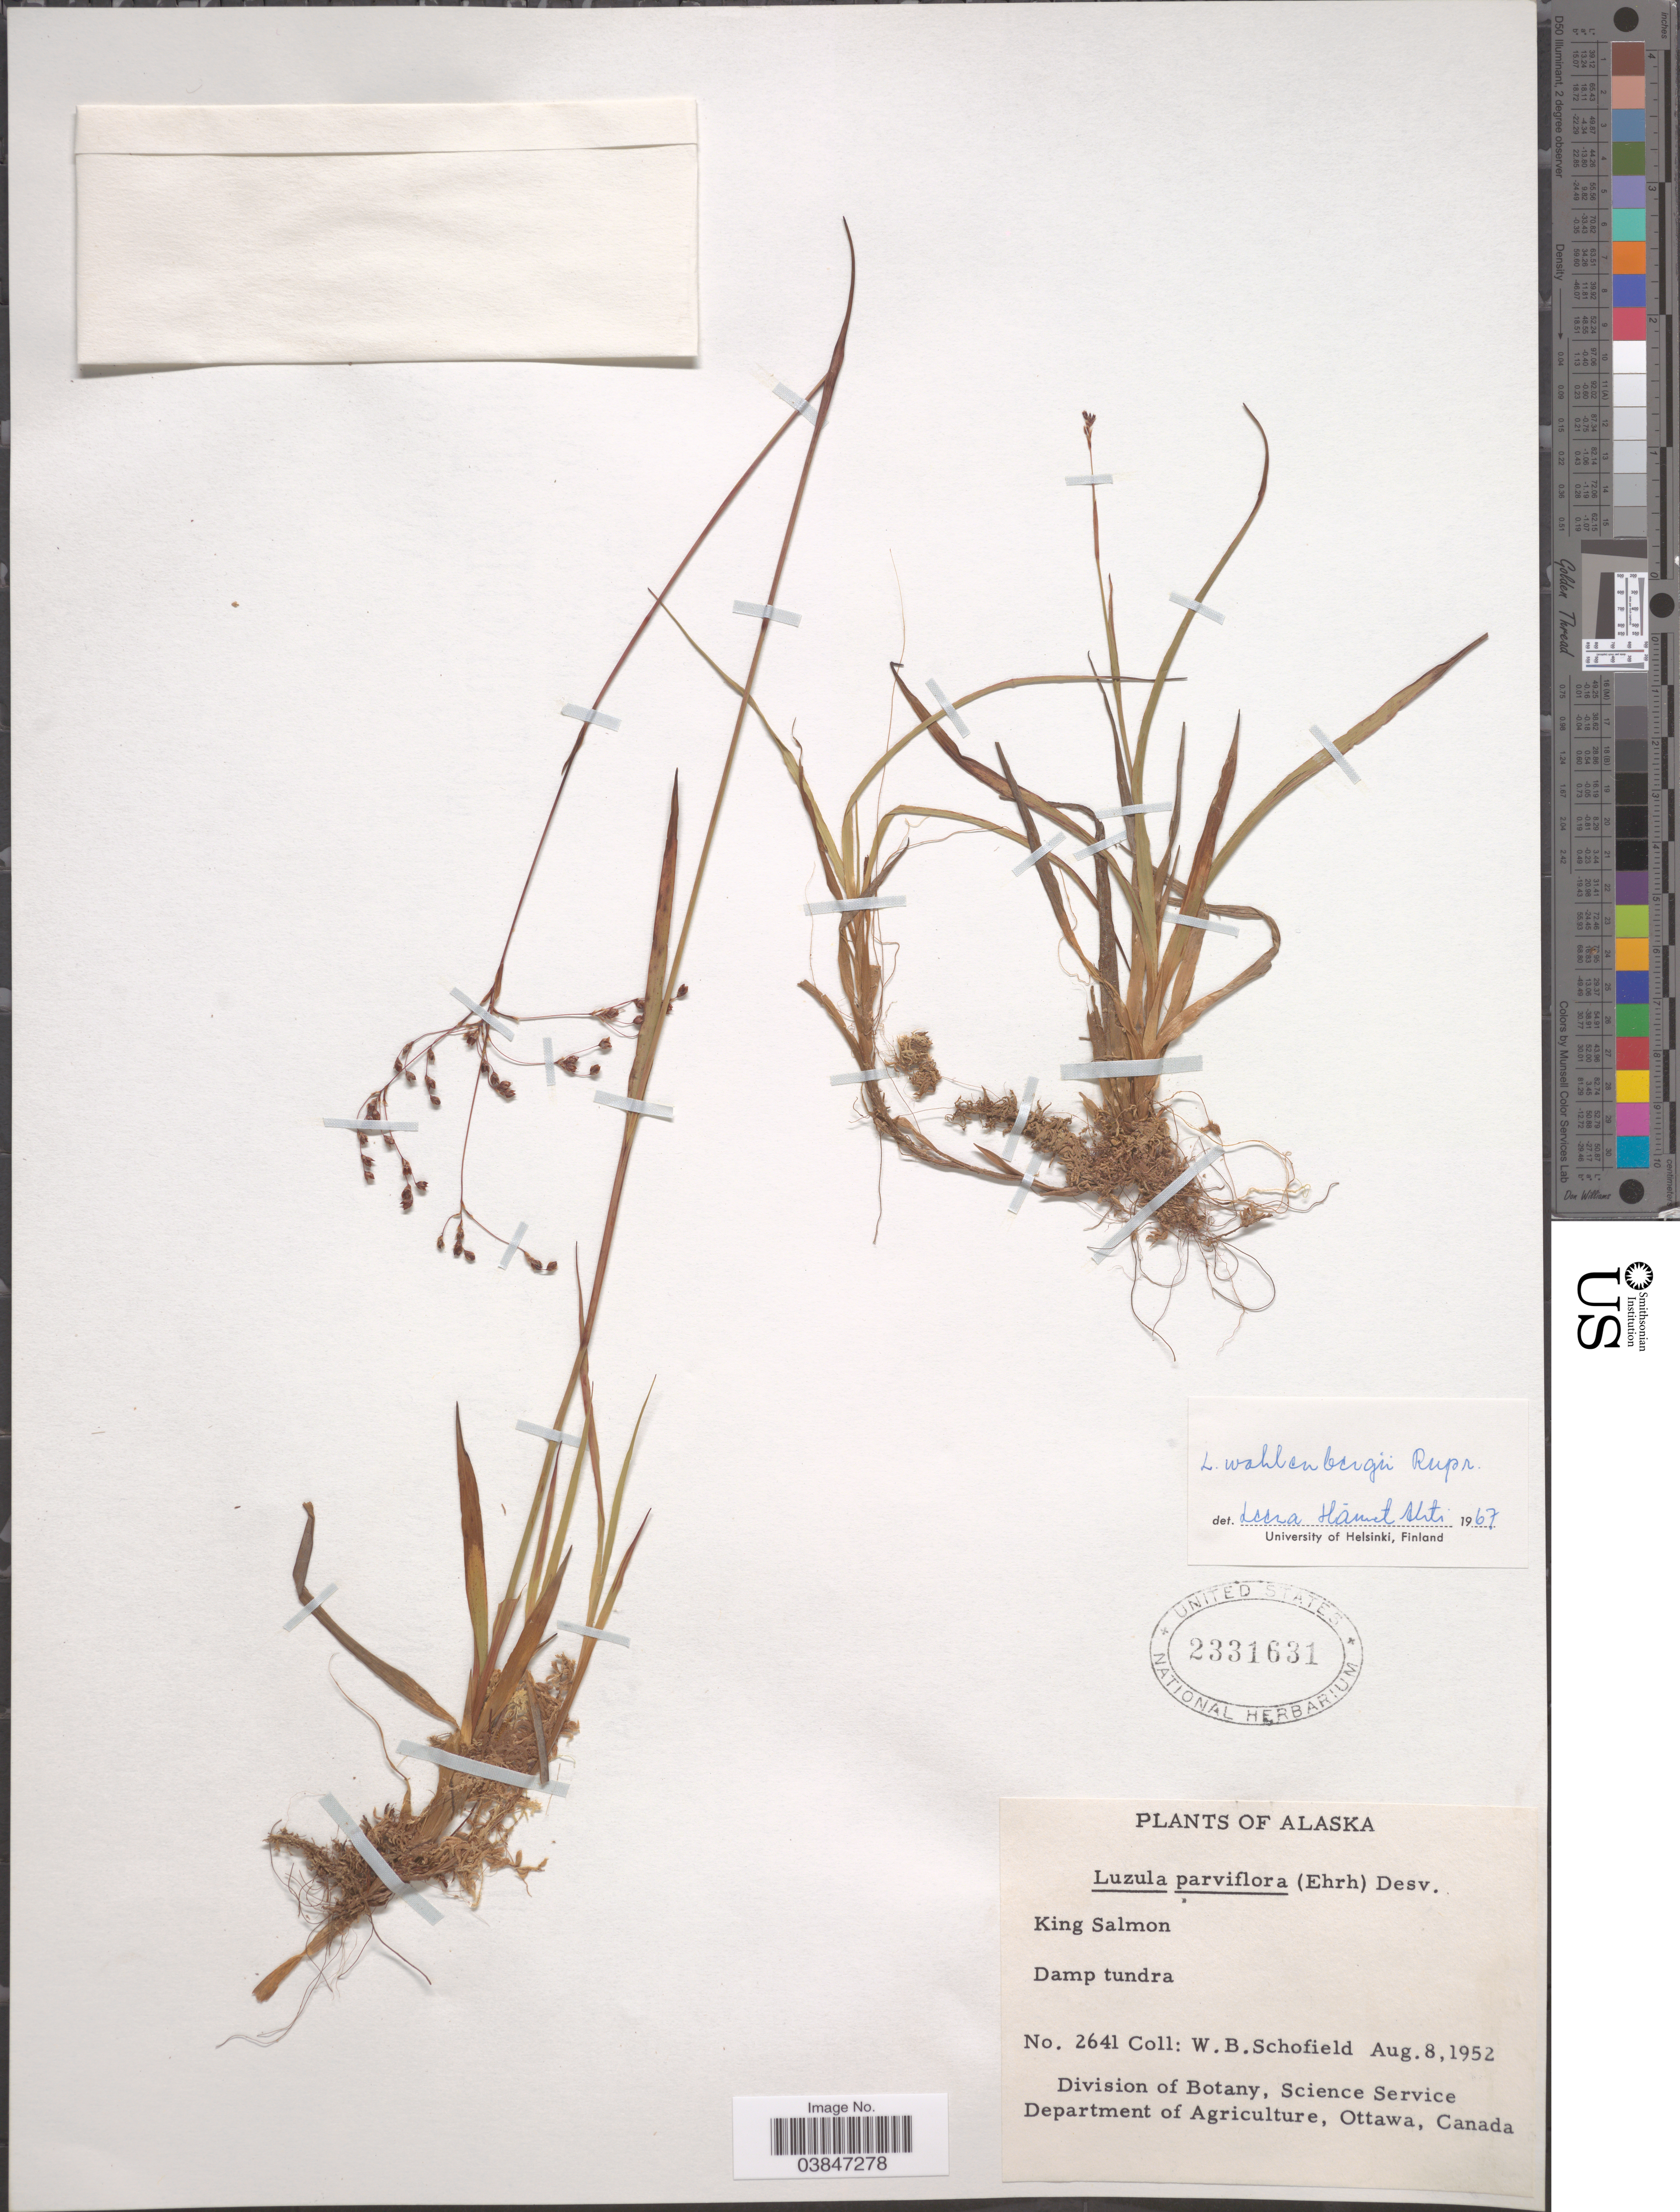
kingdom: Plantae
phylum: Tracheophyta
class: Liliopsida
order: Poales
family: Juncaceae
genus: Luzula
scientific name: Luzula wahlenbergii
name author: Rupr.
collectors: W. Schofield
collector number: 2641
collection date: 1952-08-08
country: United States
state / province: Alaska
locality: King Salmon.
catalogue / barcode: US 2331631